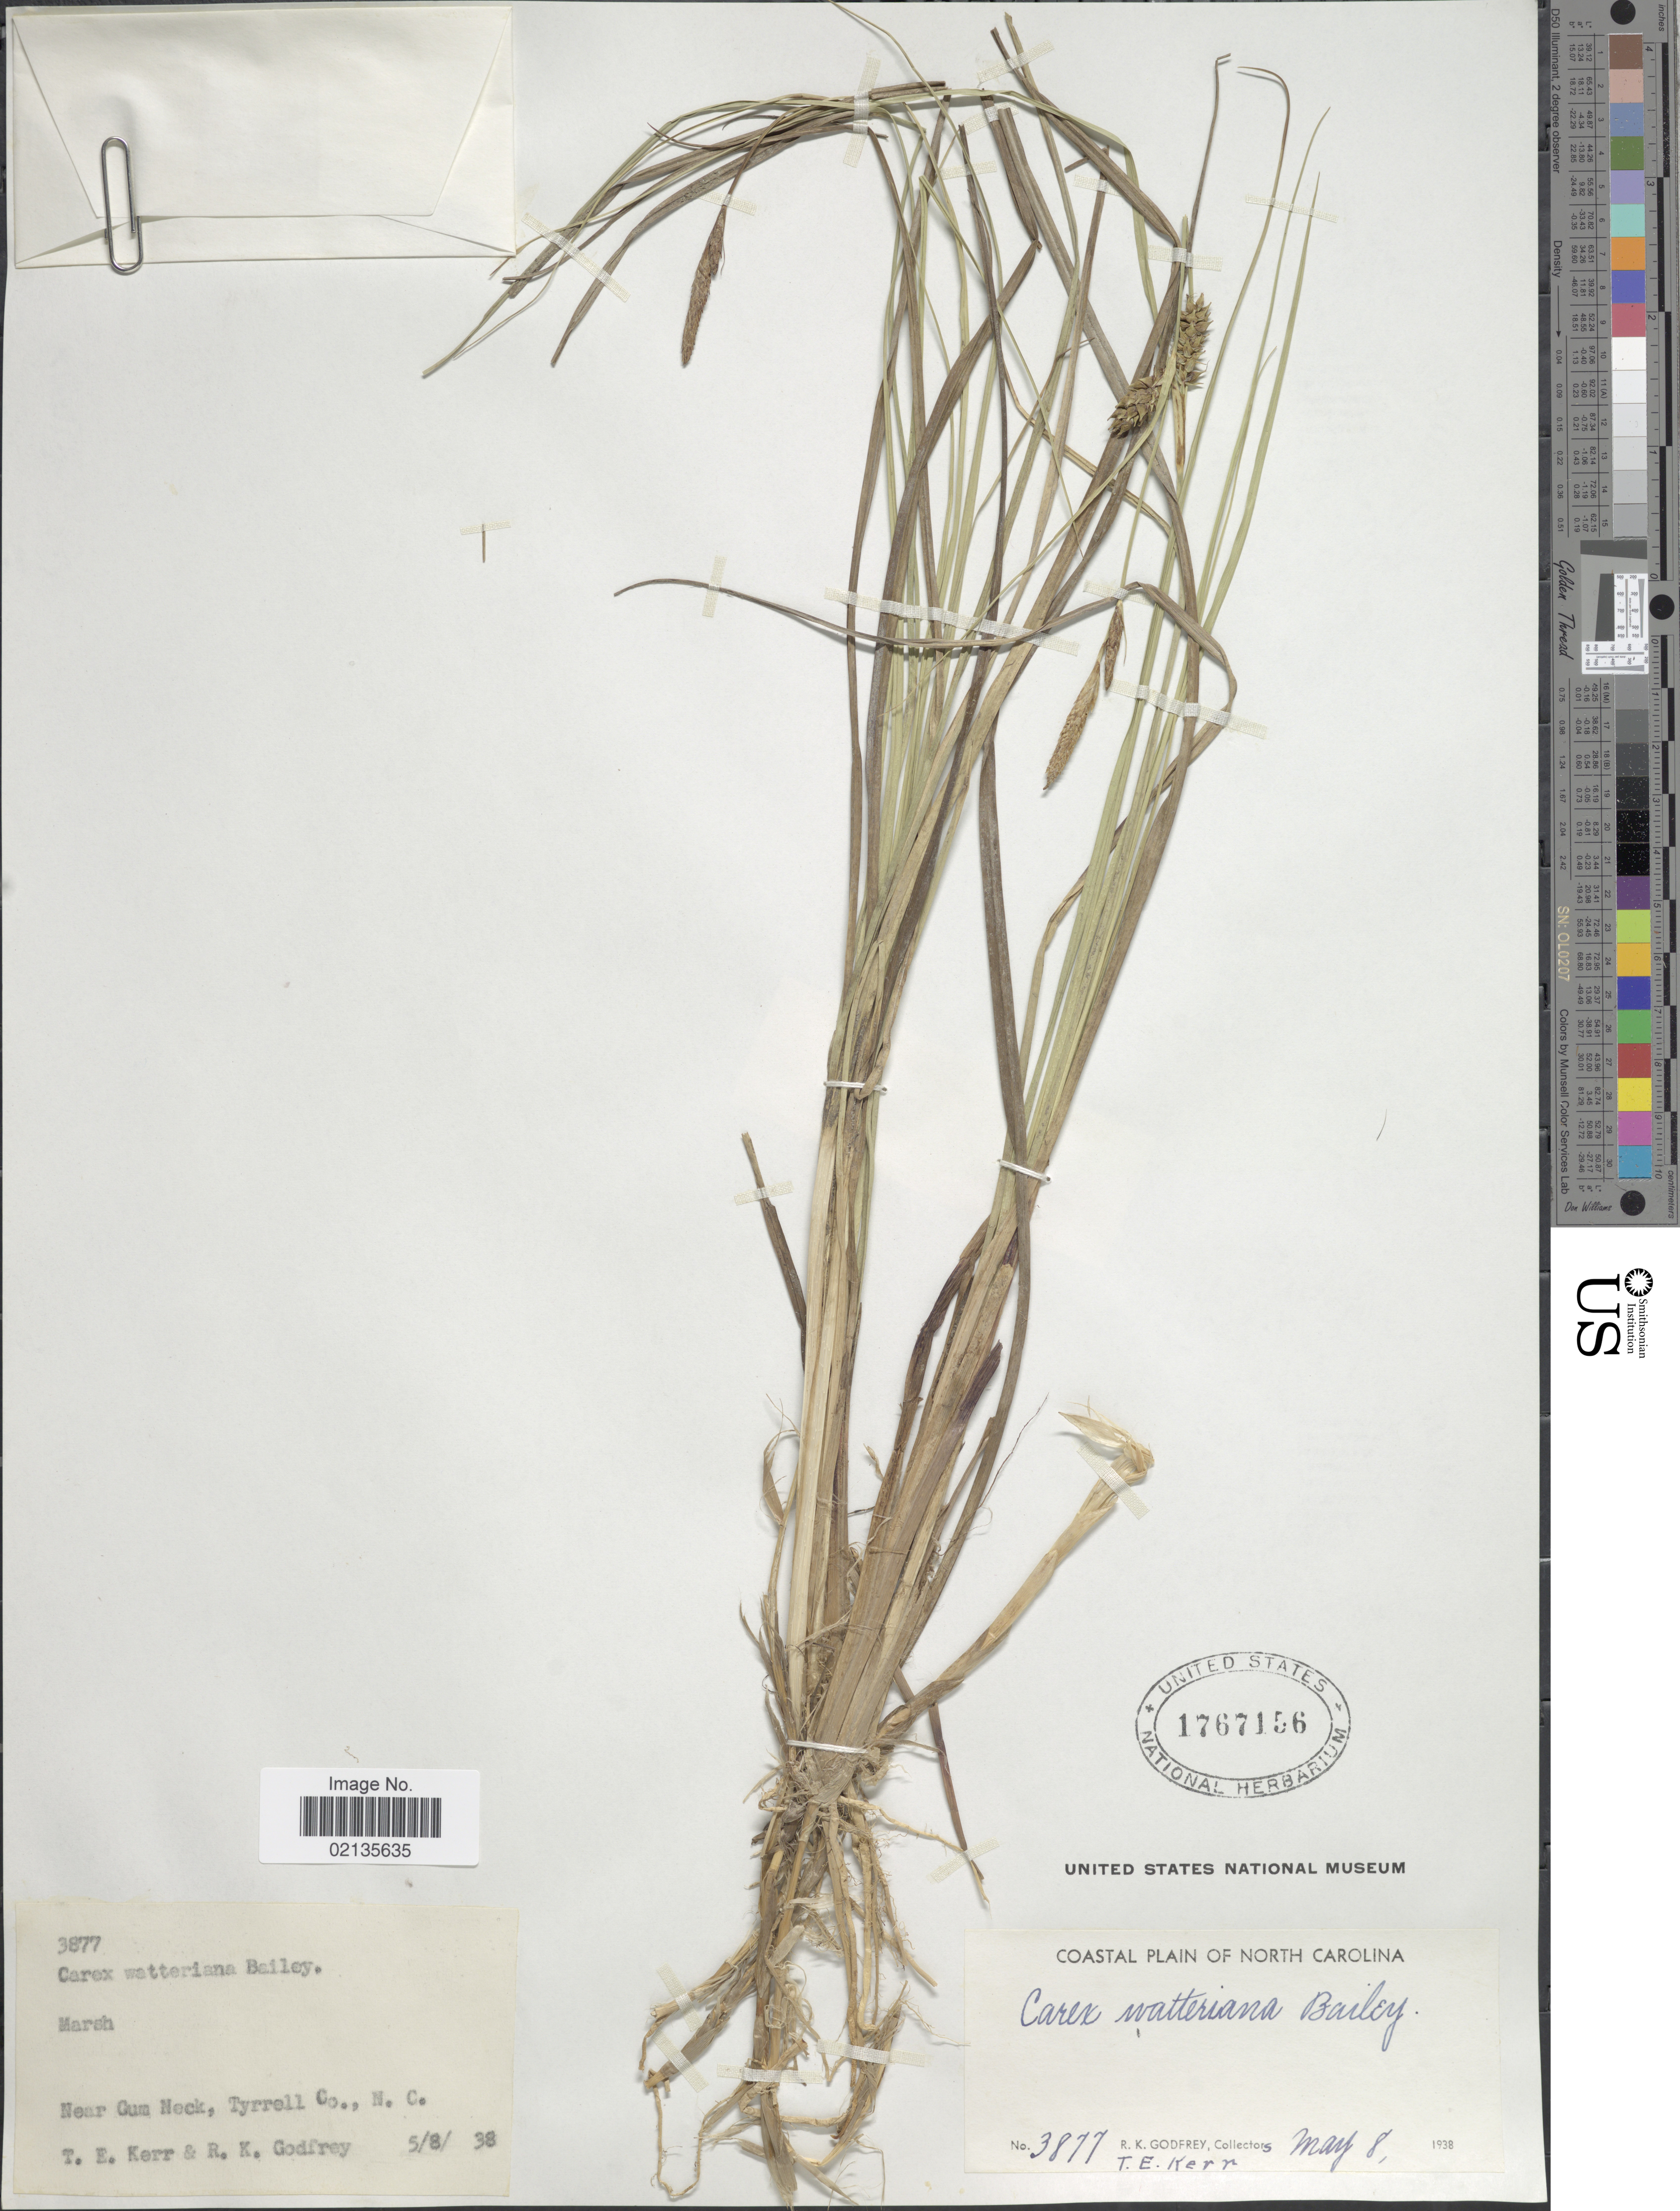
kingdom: Plantae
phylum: Tracheophyta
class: Liliopsida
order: Poales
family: Cyperaceae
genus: Carex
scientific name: Carex striata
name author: Michx.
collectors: T. E. Kerr & R. K. Godfrey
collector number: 3877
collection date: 1938-05-08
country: United States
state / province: North Carolina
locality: Marsh, near Gum Neck, Tyrell Co., Coastal Plain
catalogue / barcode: US 1767156